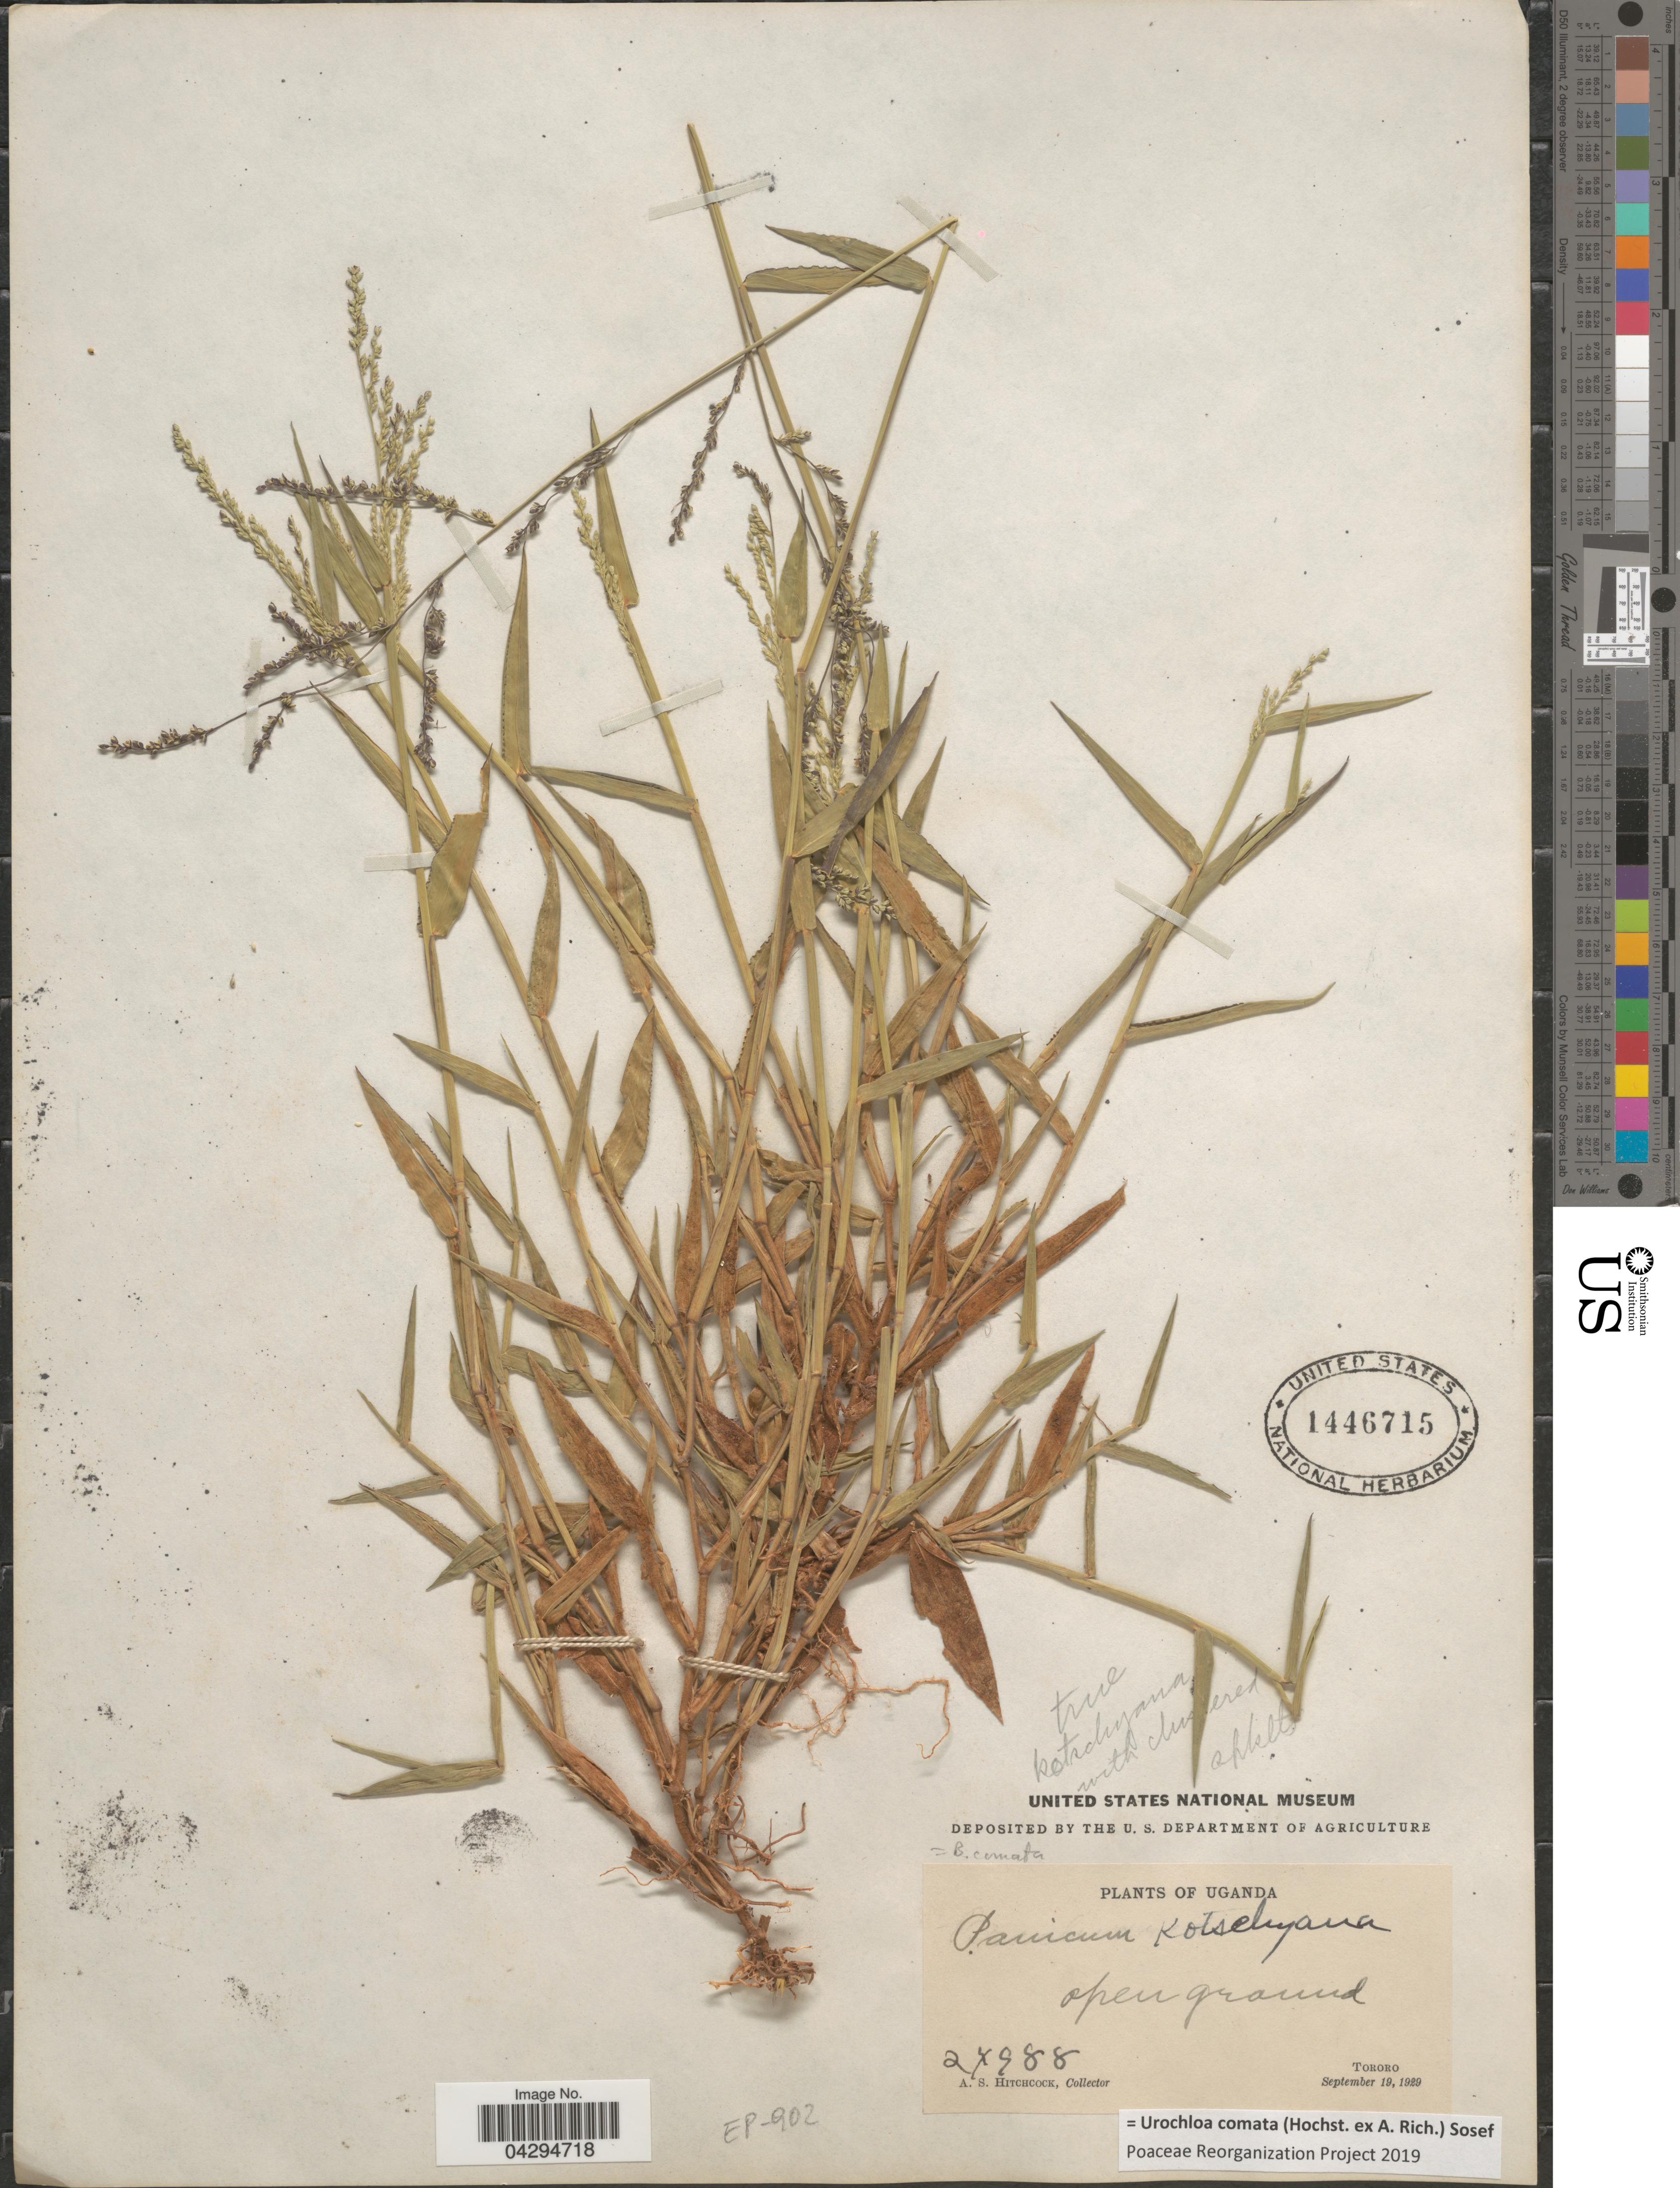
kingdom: Plantae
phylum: Tracheophyta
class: Liliopsida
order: Poales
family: Poaceae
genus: Urochloa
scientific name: Urochloa comata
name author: (Hochst. ex A. Rich.) Sosef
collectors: A. S. Hitchcock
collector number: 24988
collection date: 1929-09-19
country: Uganda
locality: Open ground. Tororo.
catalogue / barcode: US 1446715